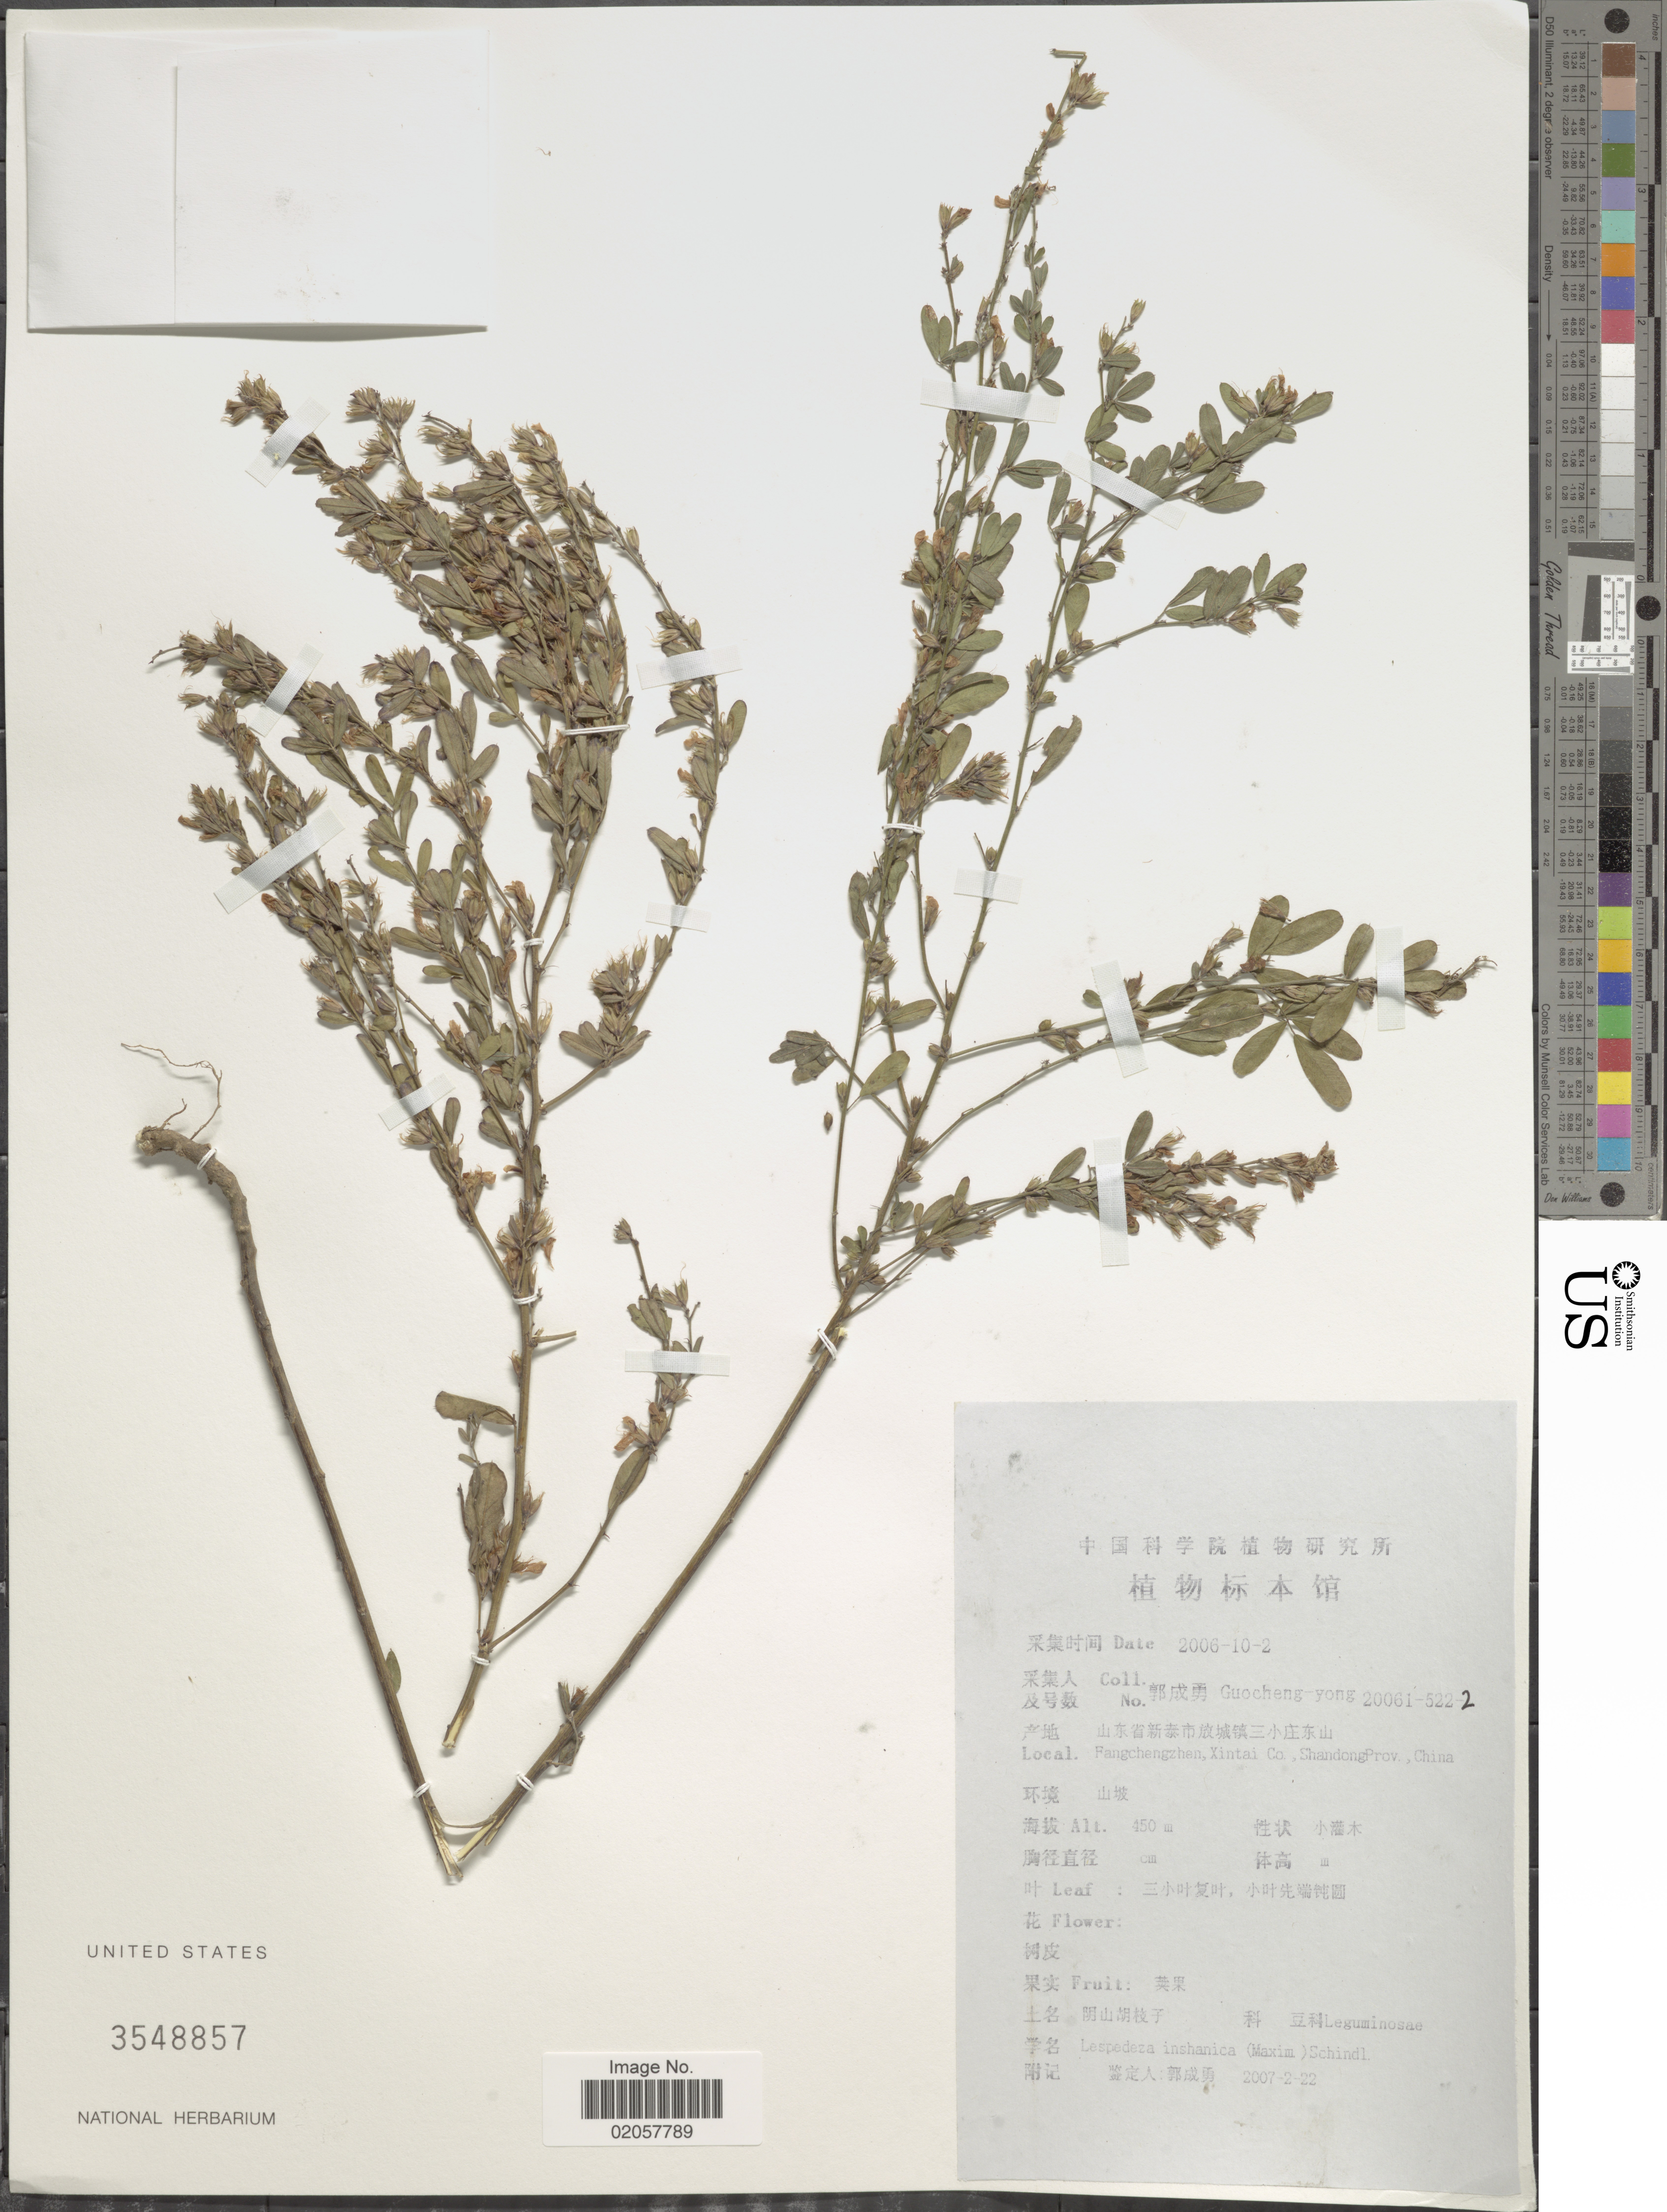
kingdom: Plantae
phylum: Tracheophyta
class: Magnoliopsida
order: Fabales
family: Fabaceae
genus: Lespedeza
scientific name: Lespedeza inschanica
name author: (Maxim.) Schindl.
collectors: Guo cheng-yong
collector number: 20061-522-2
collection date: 2006-10-02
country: China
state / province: Shandong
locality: Fangchengzhen, Xintai Co.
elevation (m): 450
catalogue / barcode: US 3548857